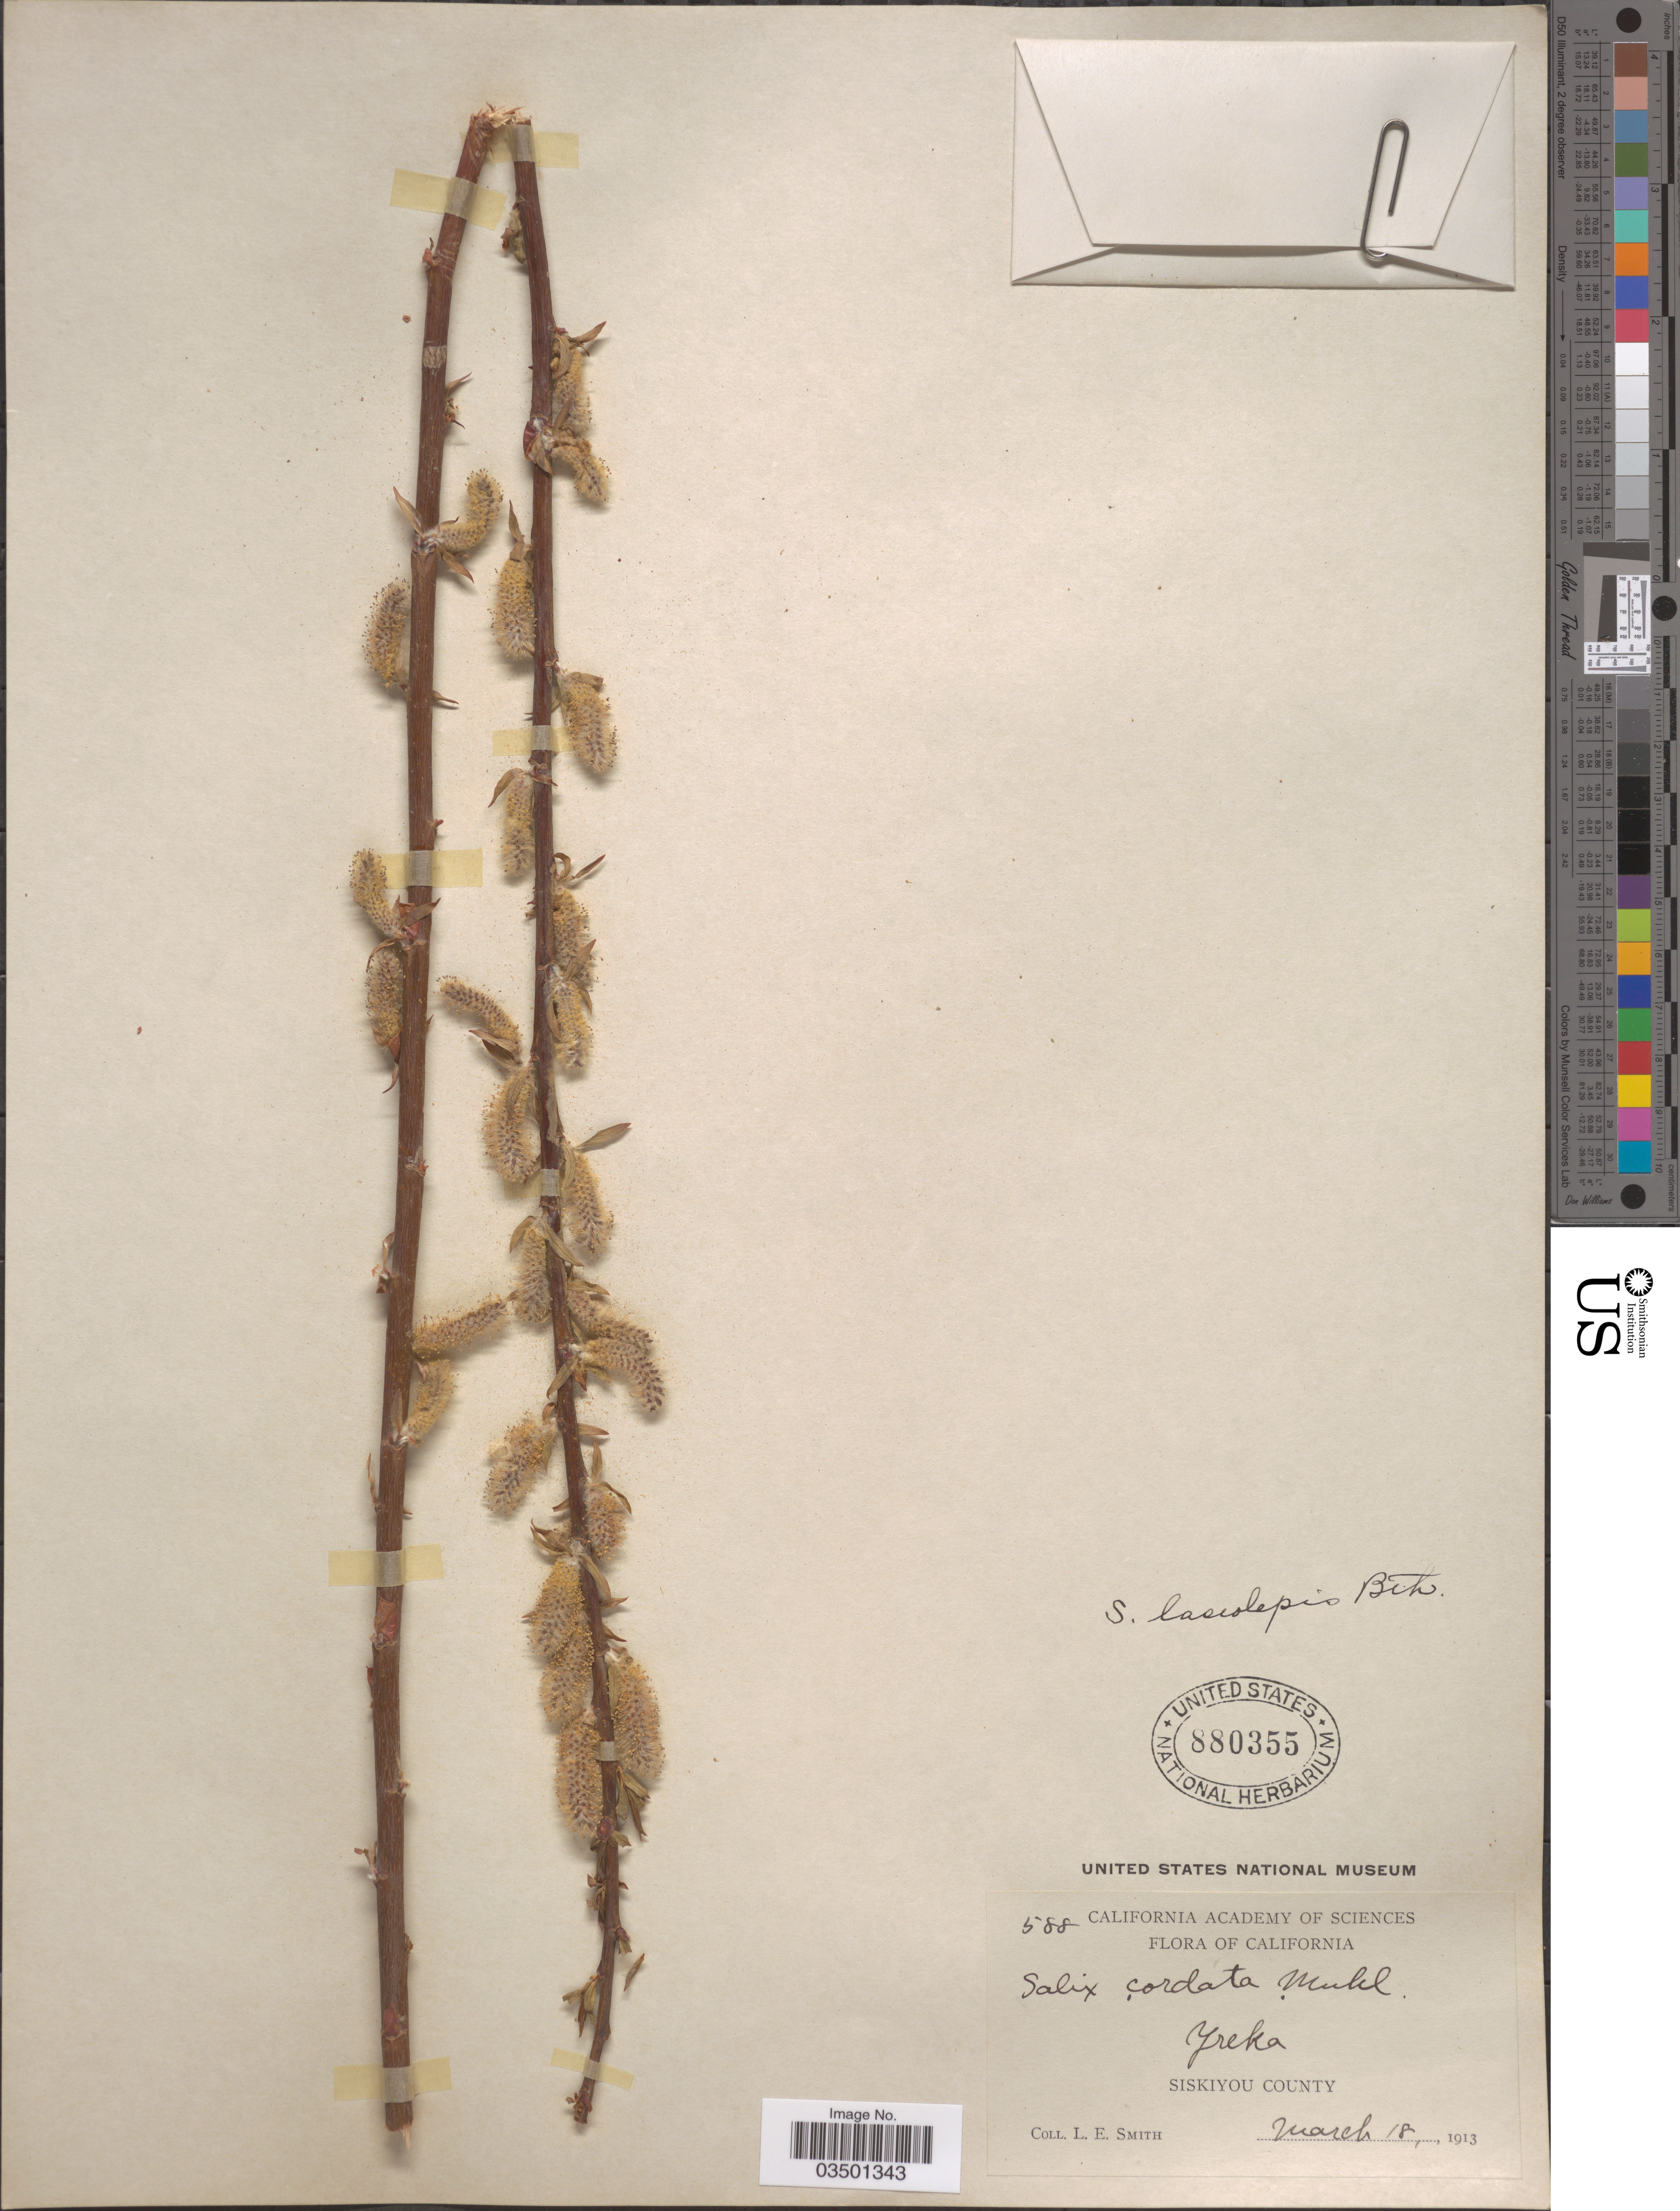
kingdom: Plantae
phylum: Tracheophyta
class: Magnoliopsida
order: Malpighiales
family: Salicaceae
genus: Salix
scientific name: Salix lasiolepis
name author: Benth.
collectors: L. E. Smith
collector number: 588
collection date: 1913-03-18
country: United States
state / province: California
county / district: Siskiyou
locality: Yreka. Siskiyou County.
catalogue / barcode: US 880355